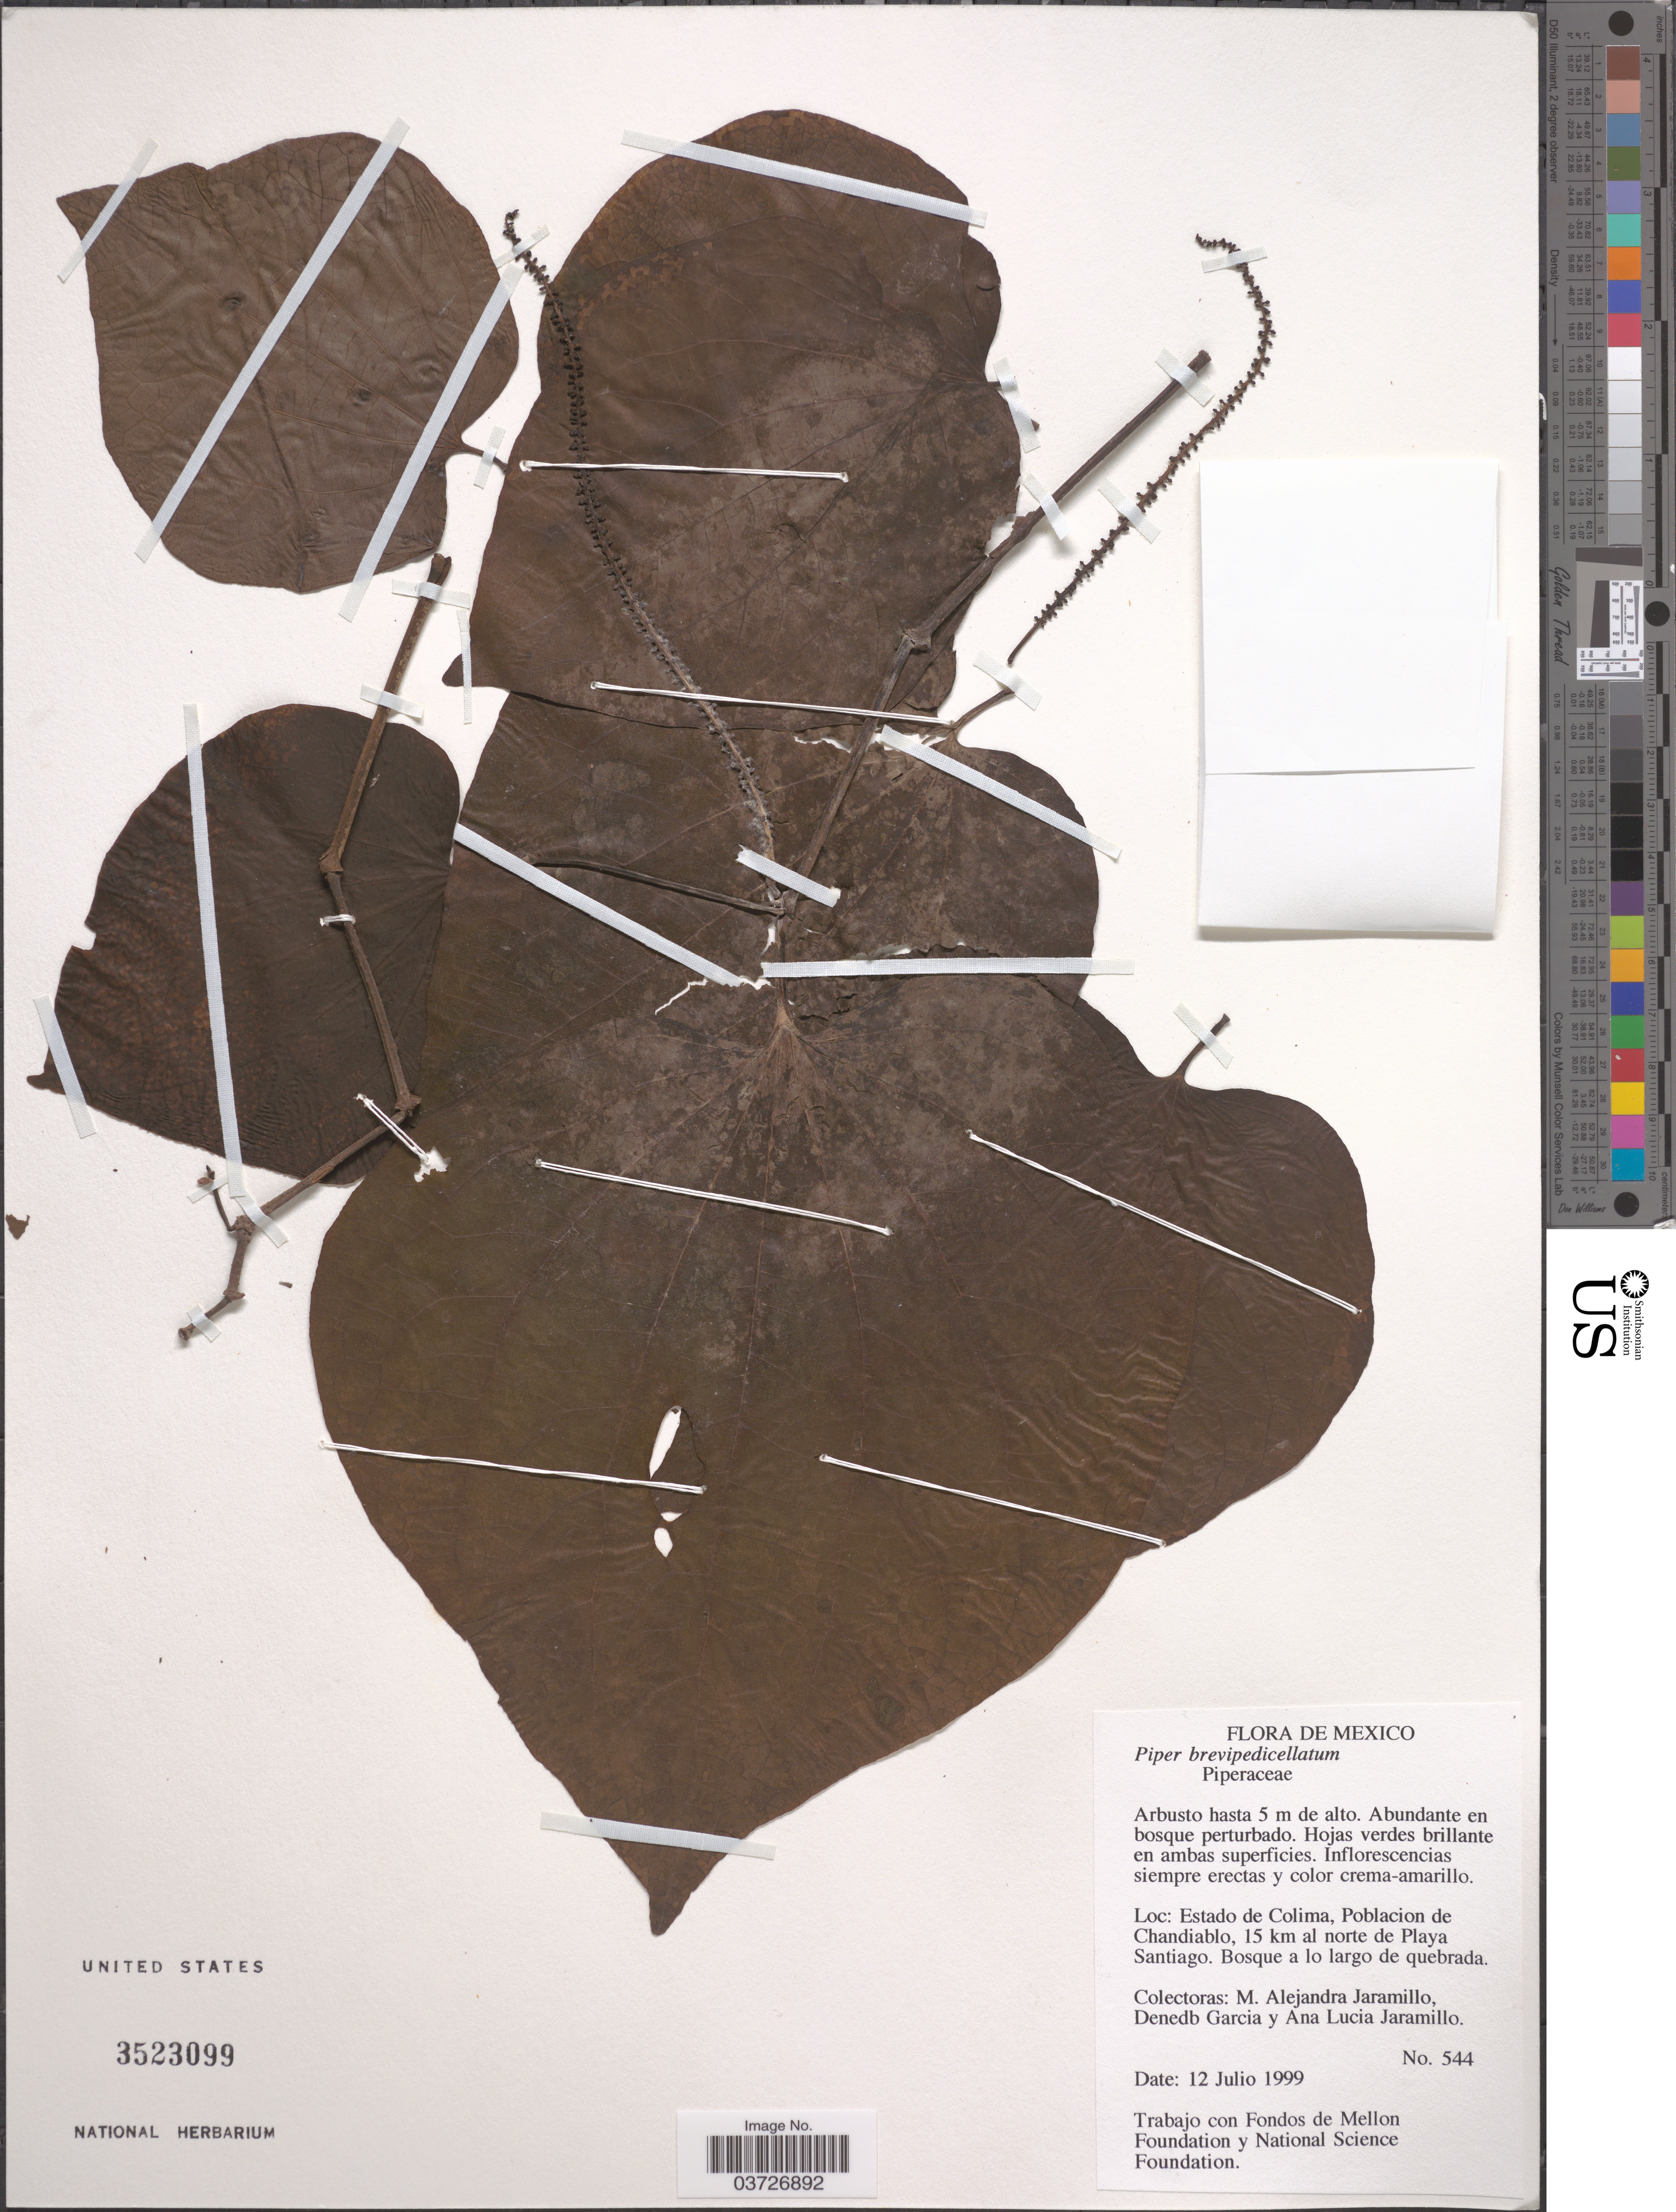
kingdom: Plantae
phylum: Tracheophyta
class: Magnoliopsida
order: Piperales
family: Piperaceae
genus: Piper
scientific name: Piper brevipedicellatum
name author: Bornst.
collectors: M. A. Jaramillo, D. Garcia & A. Jaramillo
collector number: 544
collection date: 1999-07-12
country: Mexico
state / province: Colima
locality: Poblacion de Chandiablo, 15 km al norte de Playa Santiago.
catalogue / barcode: US 3523099